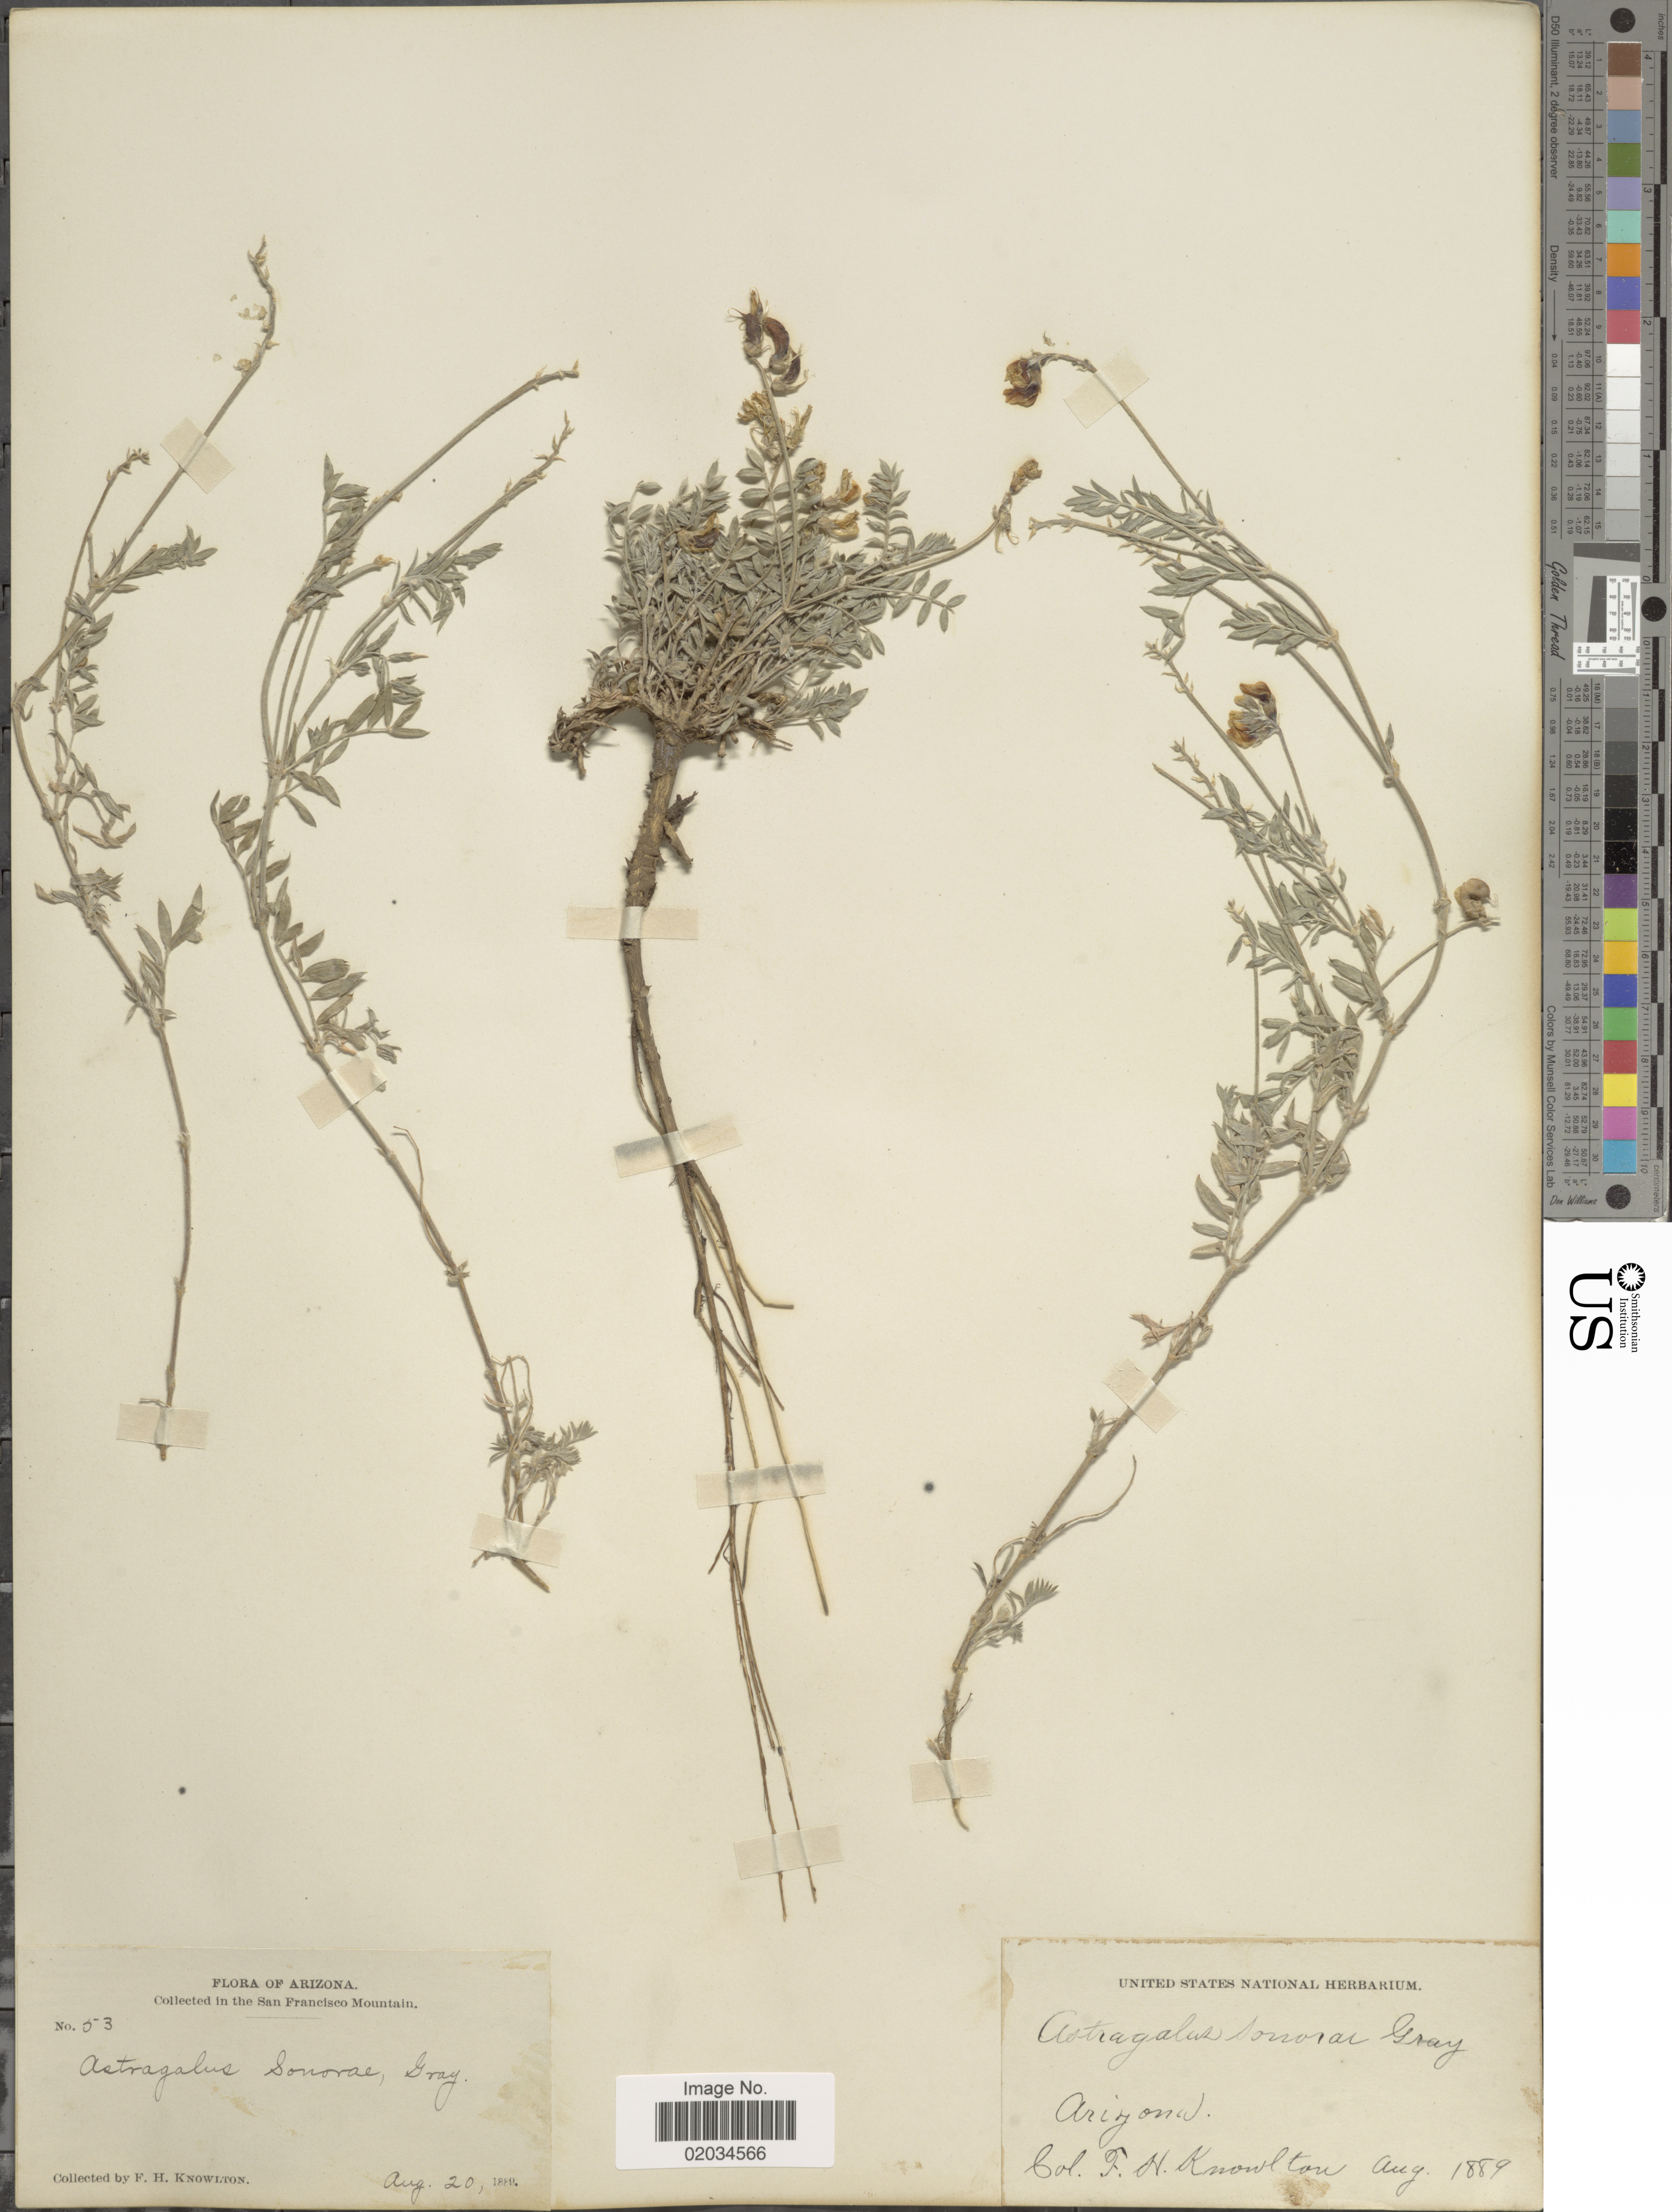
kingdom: Plantae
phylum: Tracheophyta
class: Magnoliopsida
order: Fabales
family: Fabaceae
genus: Astragalus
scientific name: Astragalus sonorae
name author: A. Gray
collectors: F. H. Knowlton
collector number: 53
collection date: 1889-08-20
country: United States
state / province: Arizona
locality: In the San Francisco Mountain.